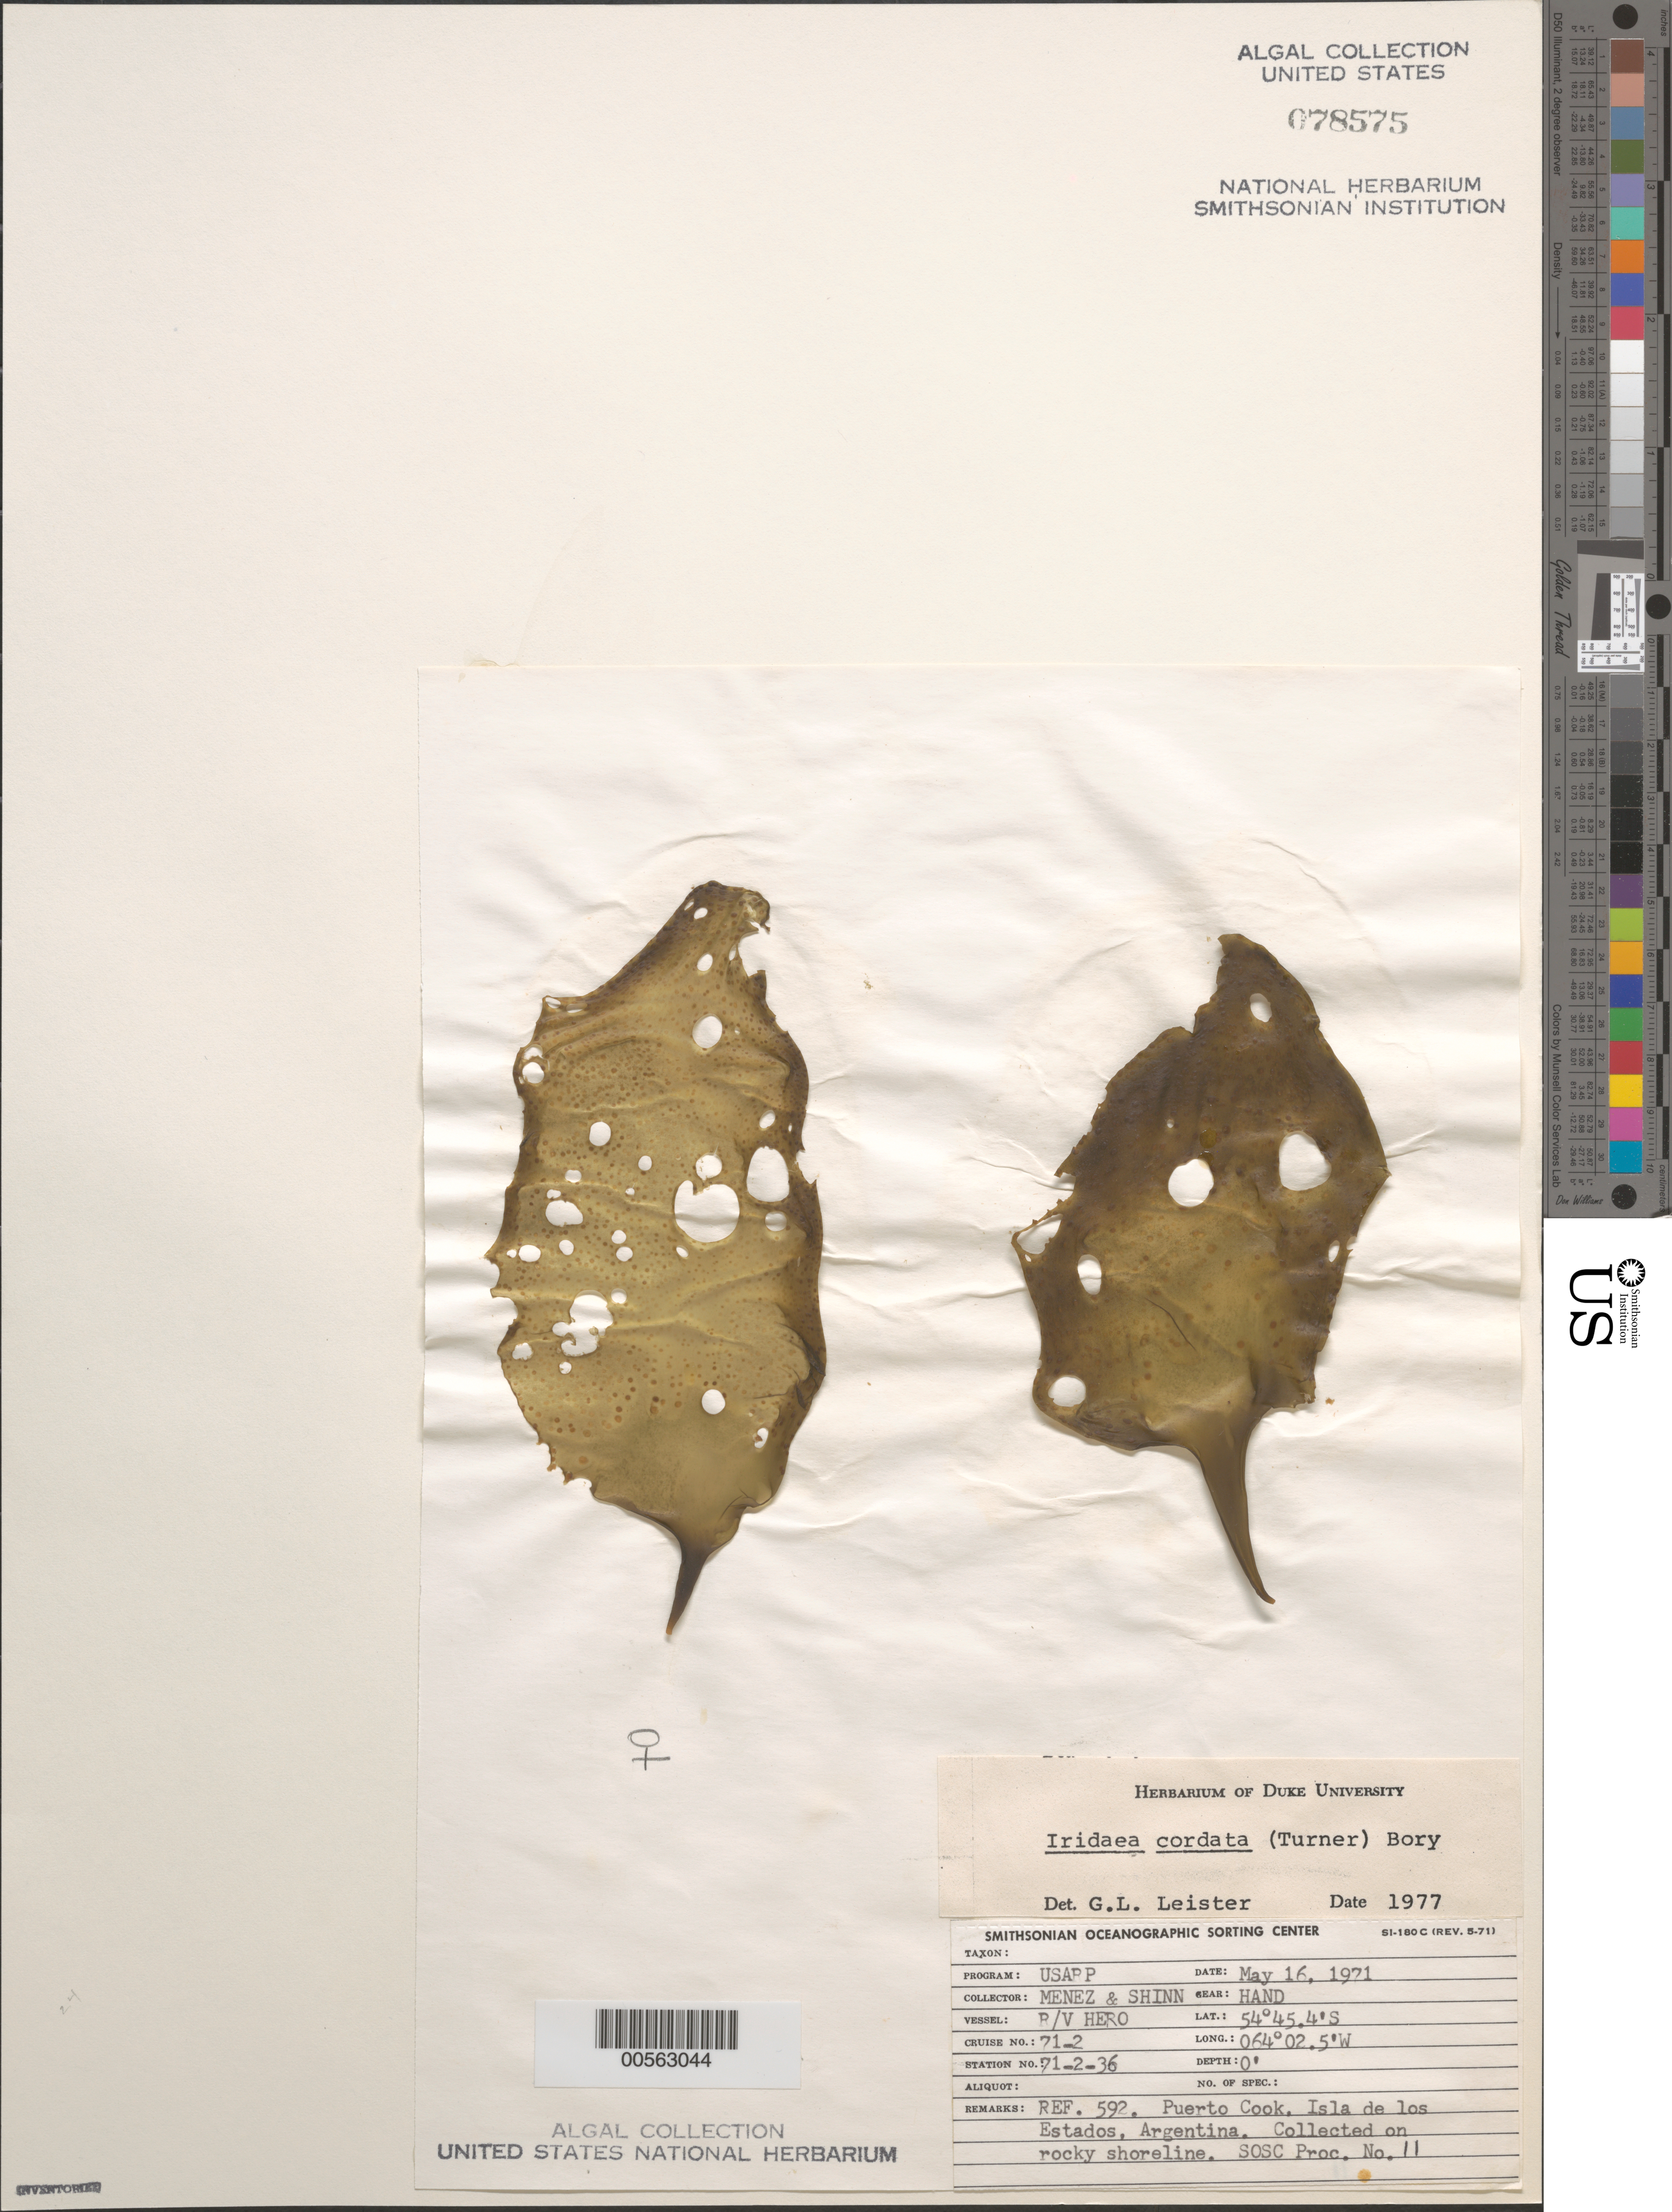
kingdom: Plantae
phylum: Rhodophyta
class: Florideophyceae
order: Gigartinales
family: Gigartinaceae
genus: Iridaea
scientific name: Iridaea cordata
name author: (Turner) Bory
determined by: Leister, G. L.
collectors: Meñez & -. Shinn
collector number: Station 71-2-36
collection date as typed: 16 May 1971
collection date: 1971-05-16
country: Argentina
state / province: Tierra del Fuego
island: Isla de los Estados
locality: Puerto Cook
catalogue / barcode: US 78575